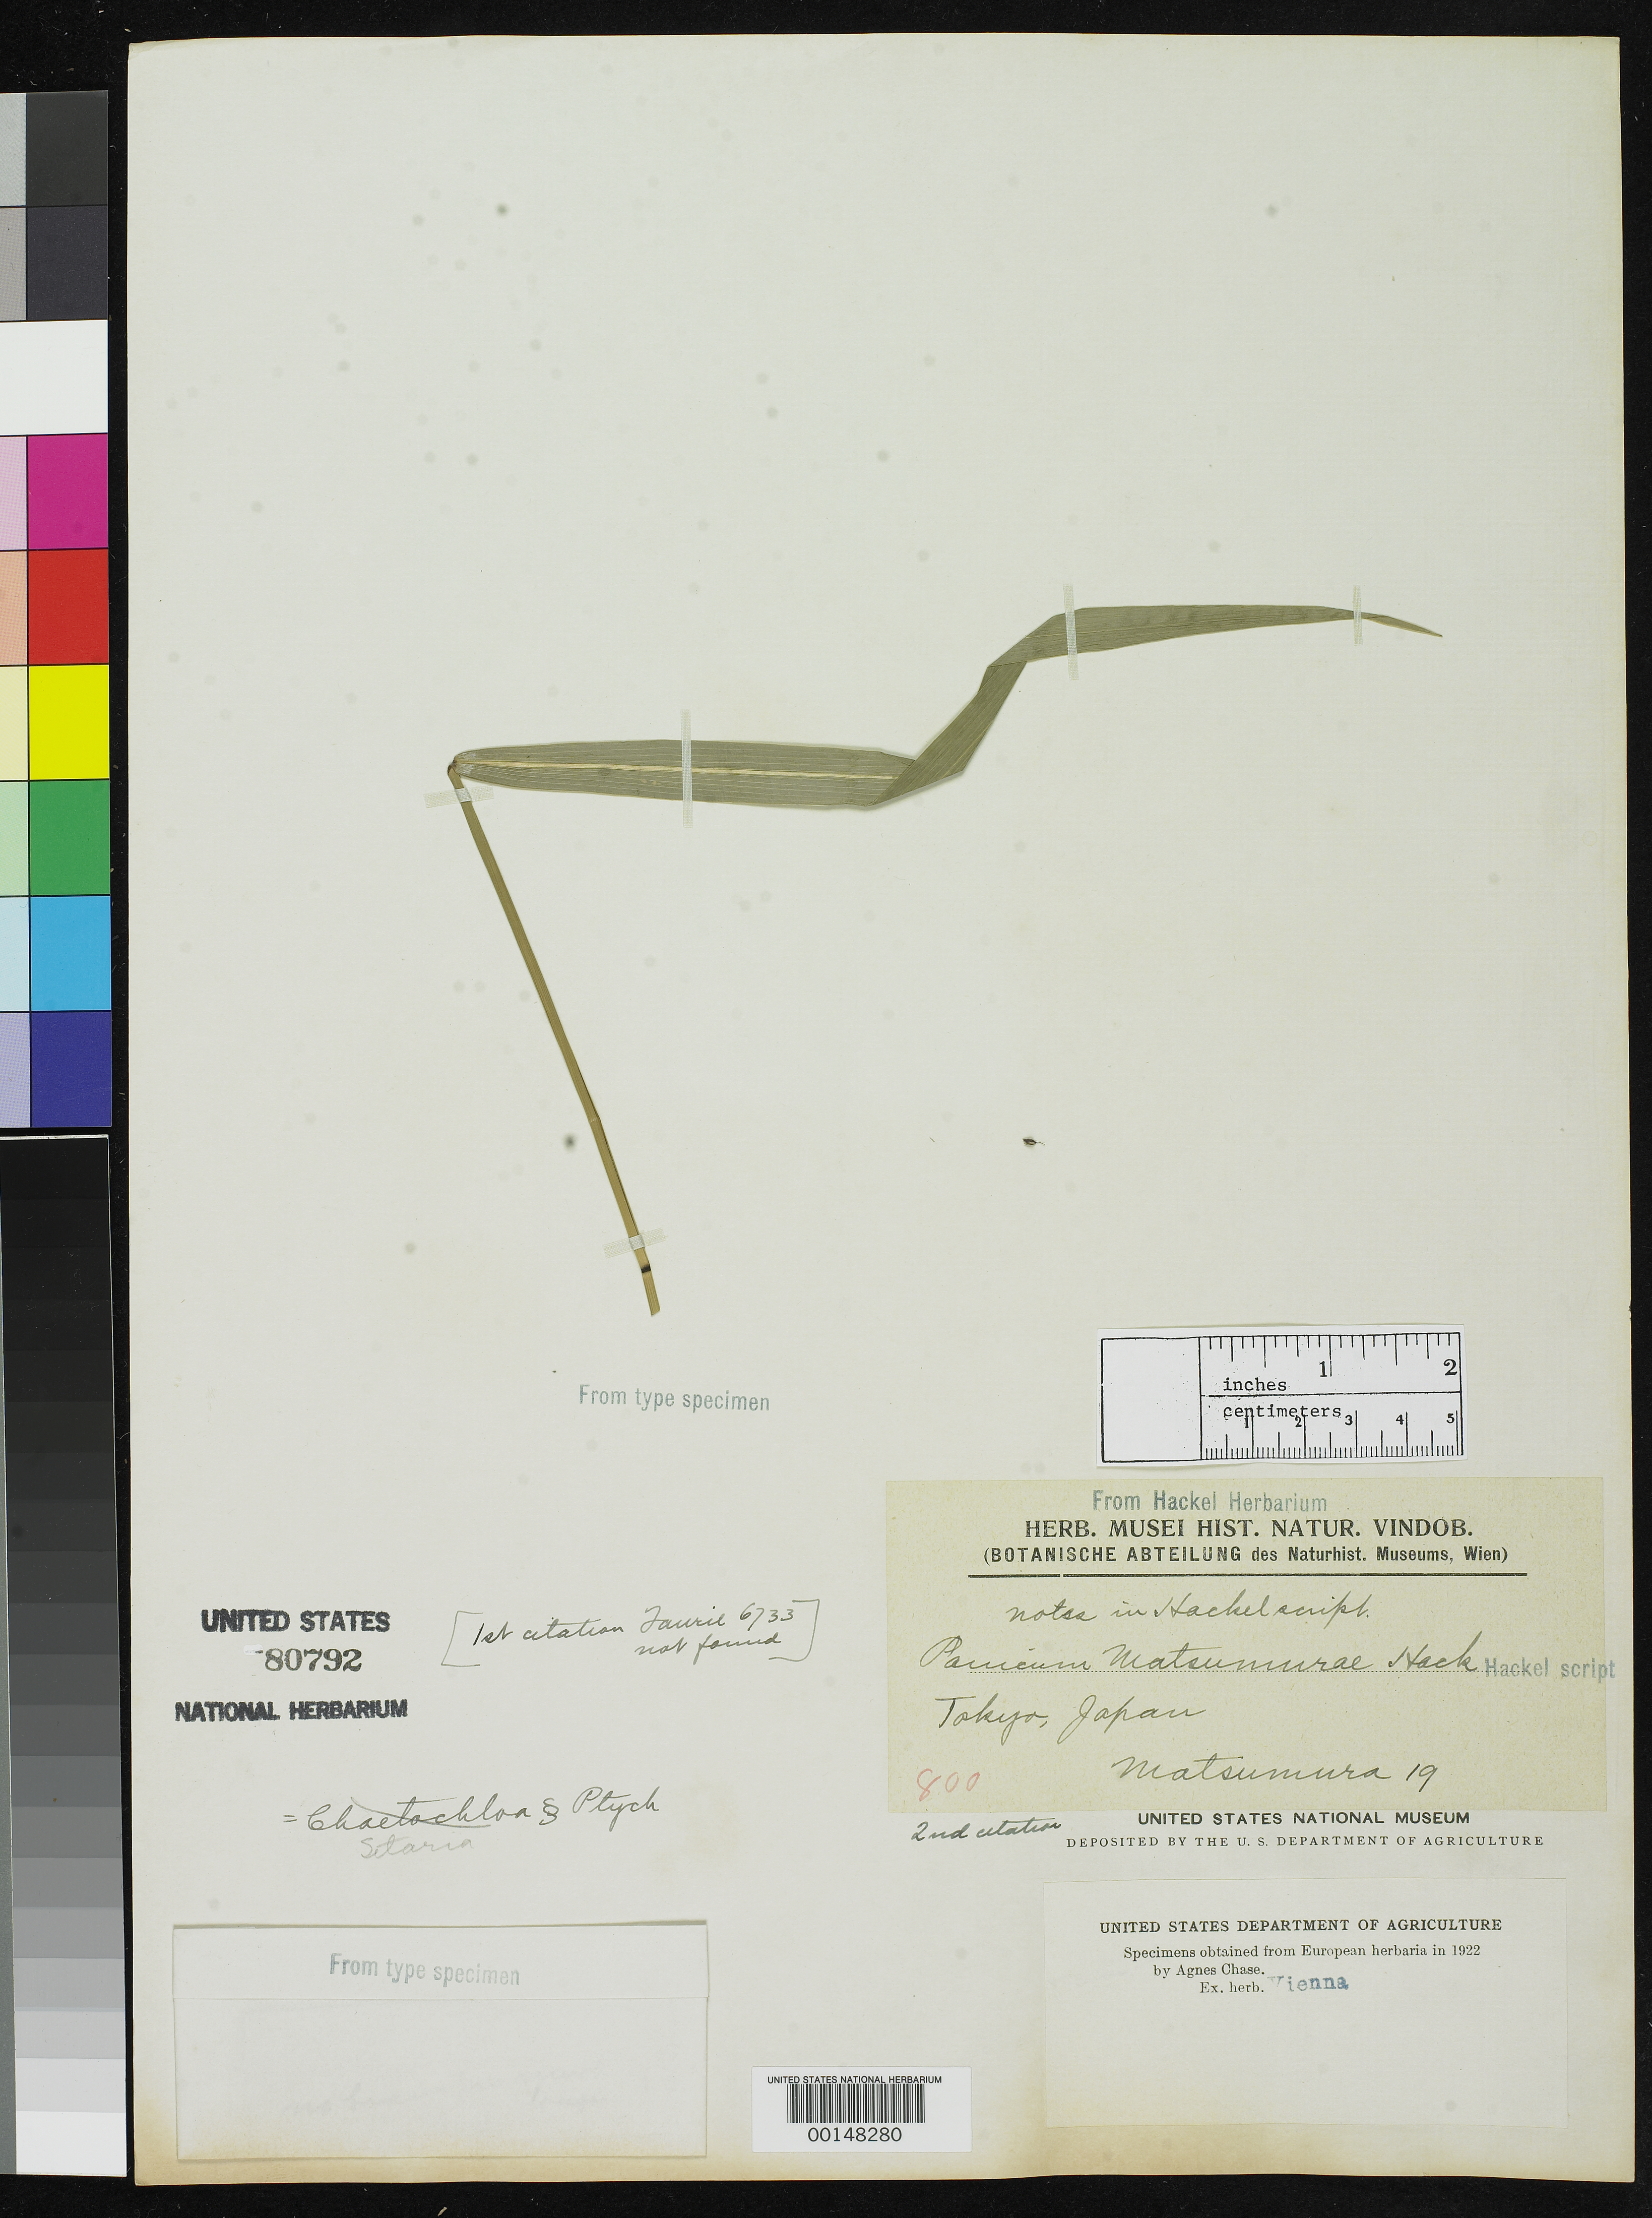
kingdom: Plantae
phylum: Tracheophyta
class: Liliopsida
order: Poales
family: Poaceae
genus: Panicum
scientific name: Panicum matsumurae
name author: Hack.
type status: Type Fragment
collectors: J. Matsumura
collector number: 19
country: Japan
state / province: Tokyo, Federal City of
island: Honshu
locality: Tokyo.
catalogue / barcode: US 80792